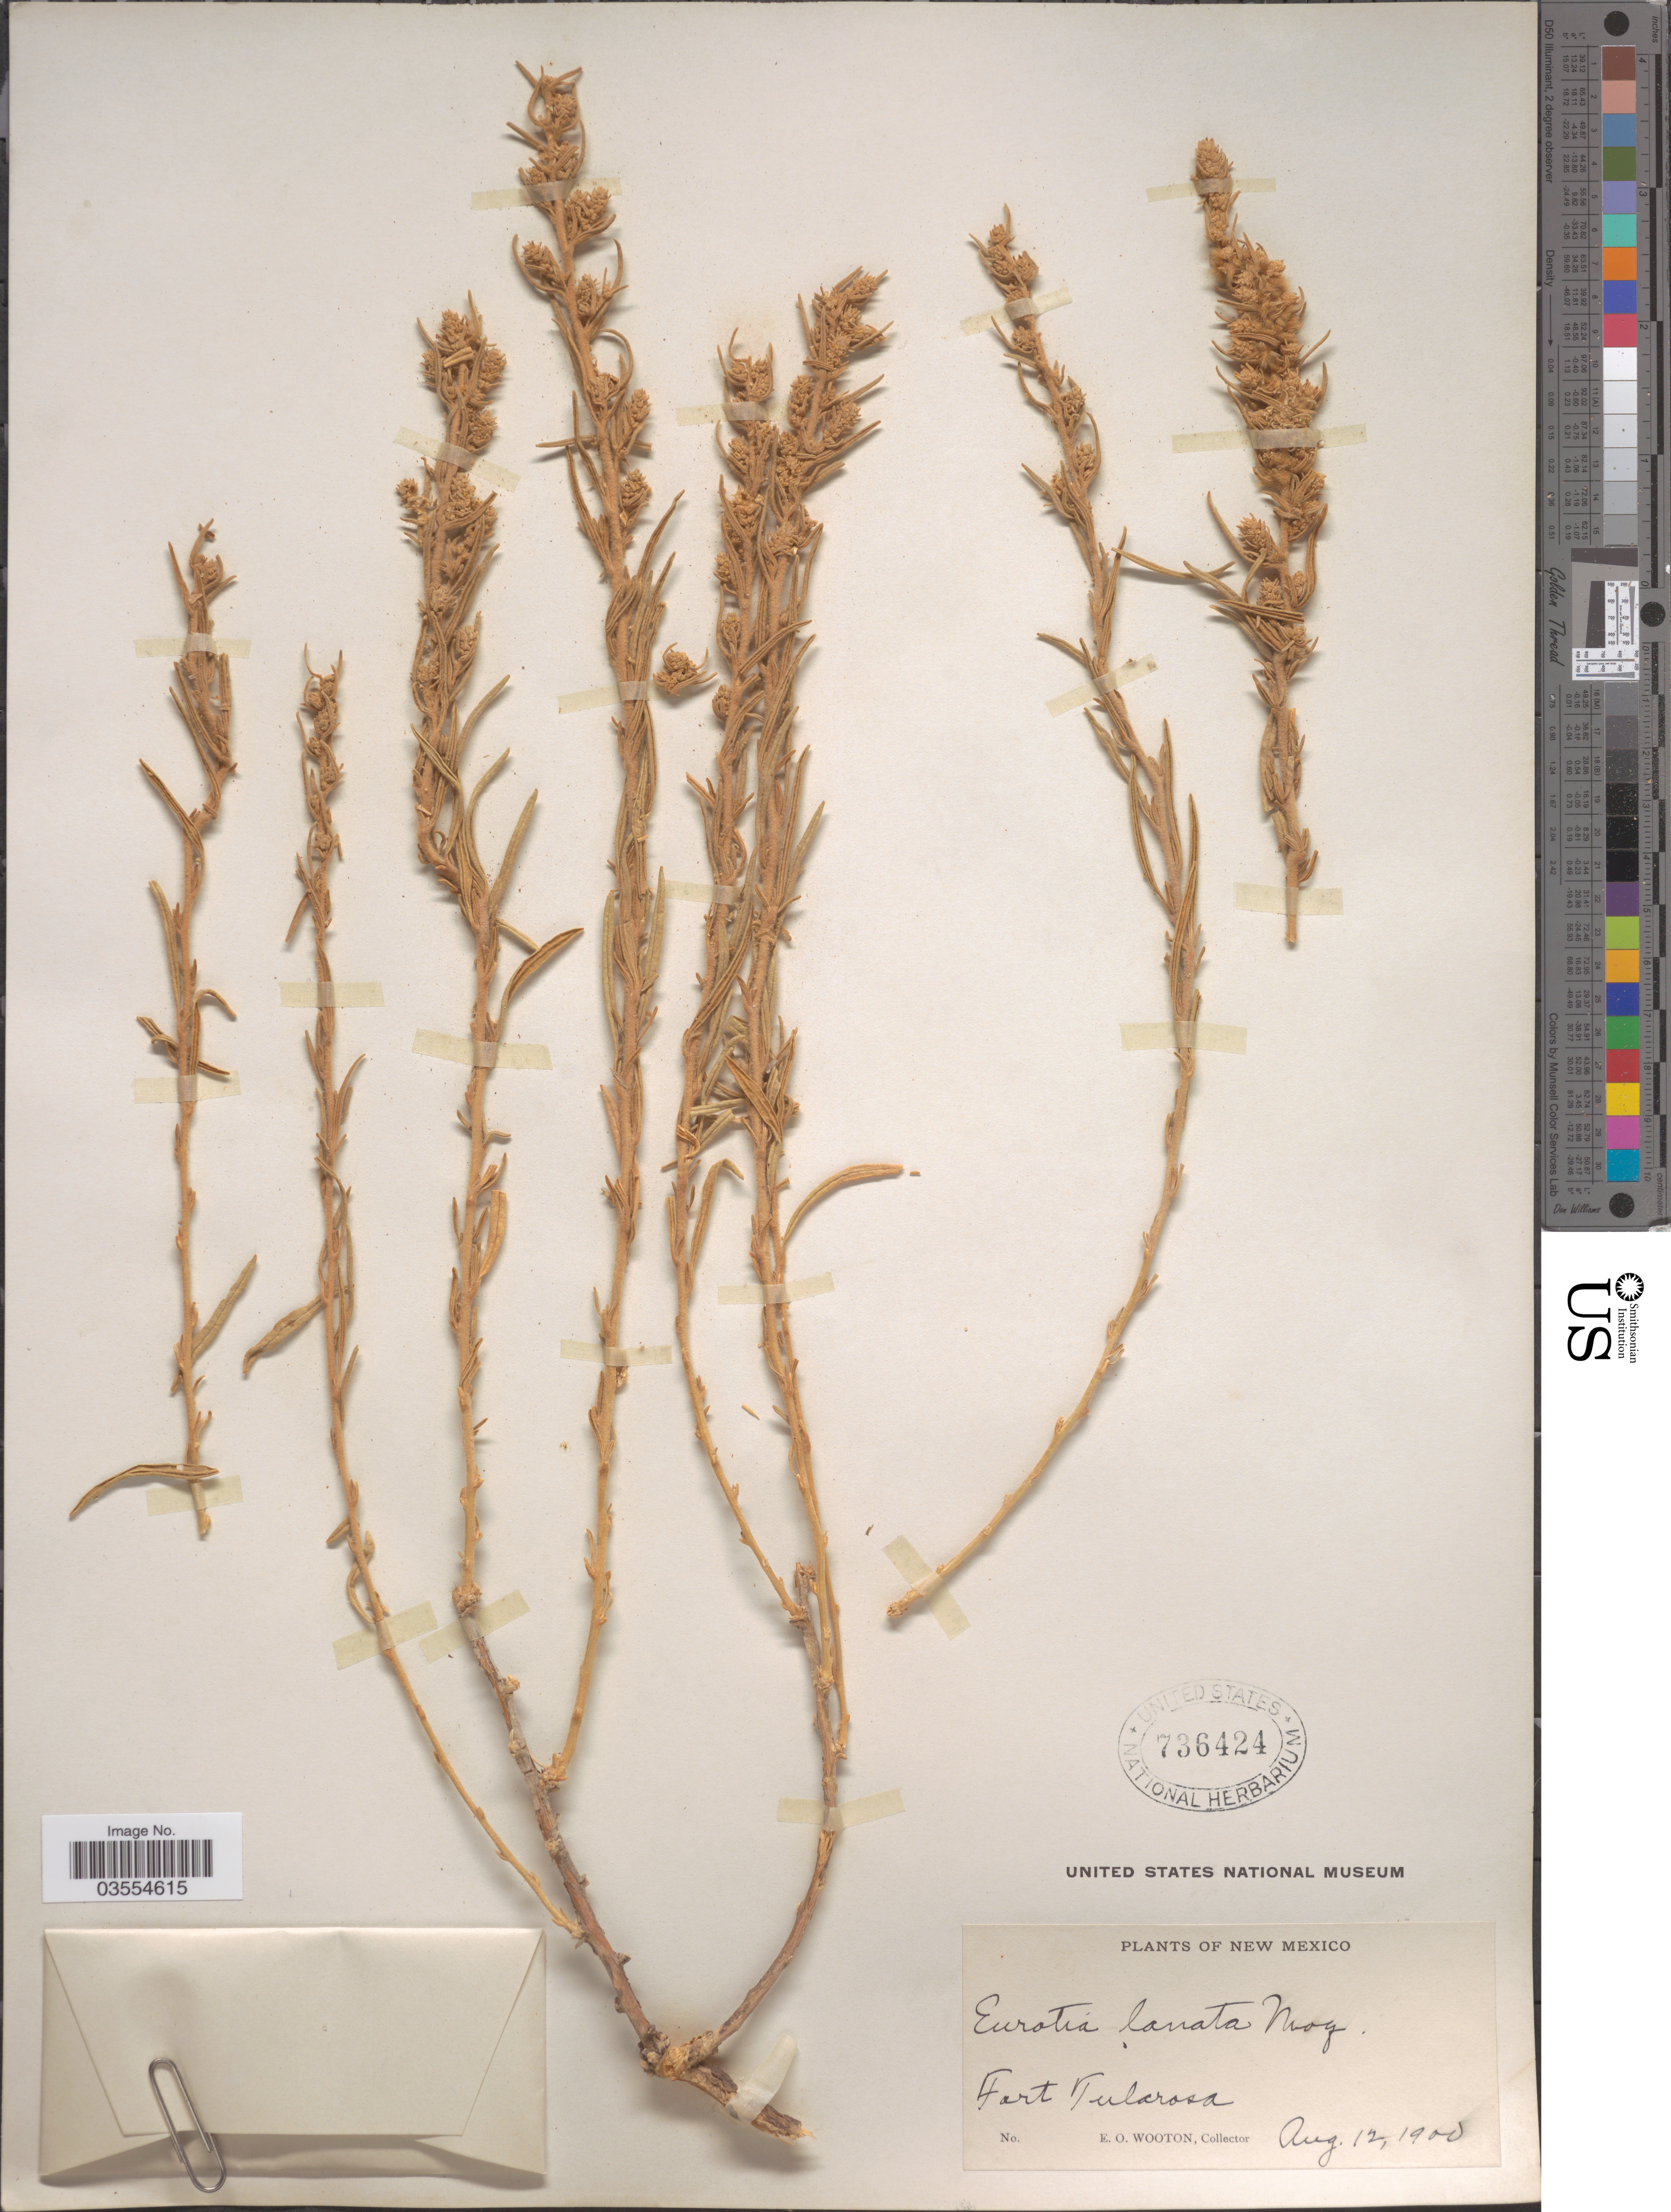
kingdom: Plantae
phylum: Tracheophyta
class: Magnoliopsida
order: Caryophyllales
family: Amaranthaceae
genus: Krascheninnikovia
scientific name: Krascheninnikovia lanata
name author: (Pursh) A. Meeuse & A.Smit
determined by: U.S. National Herbarium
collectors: E. O. Wooton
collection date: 1900-08-12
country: United States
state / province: New Mexico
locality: Fort Tularosa.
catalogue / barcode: US 736424